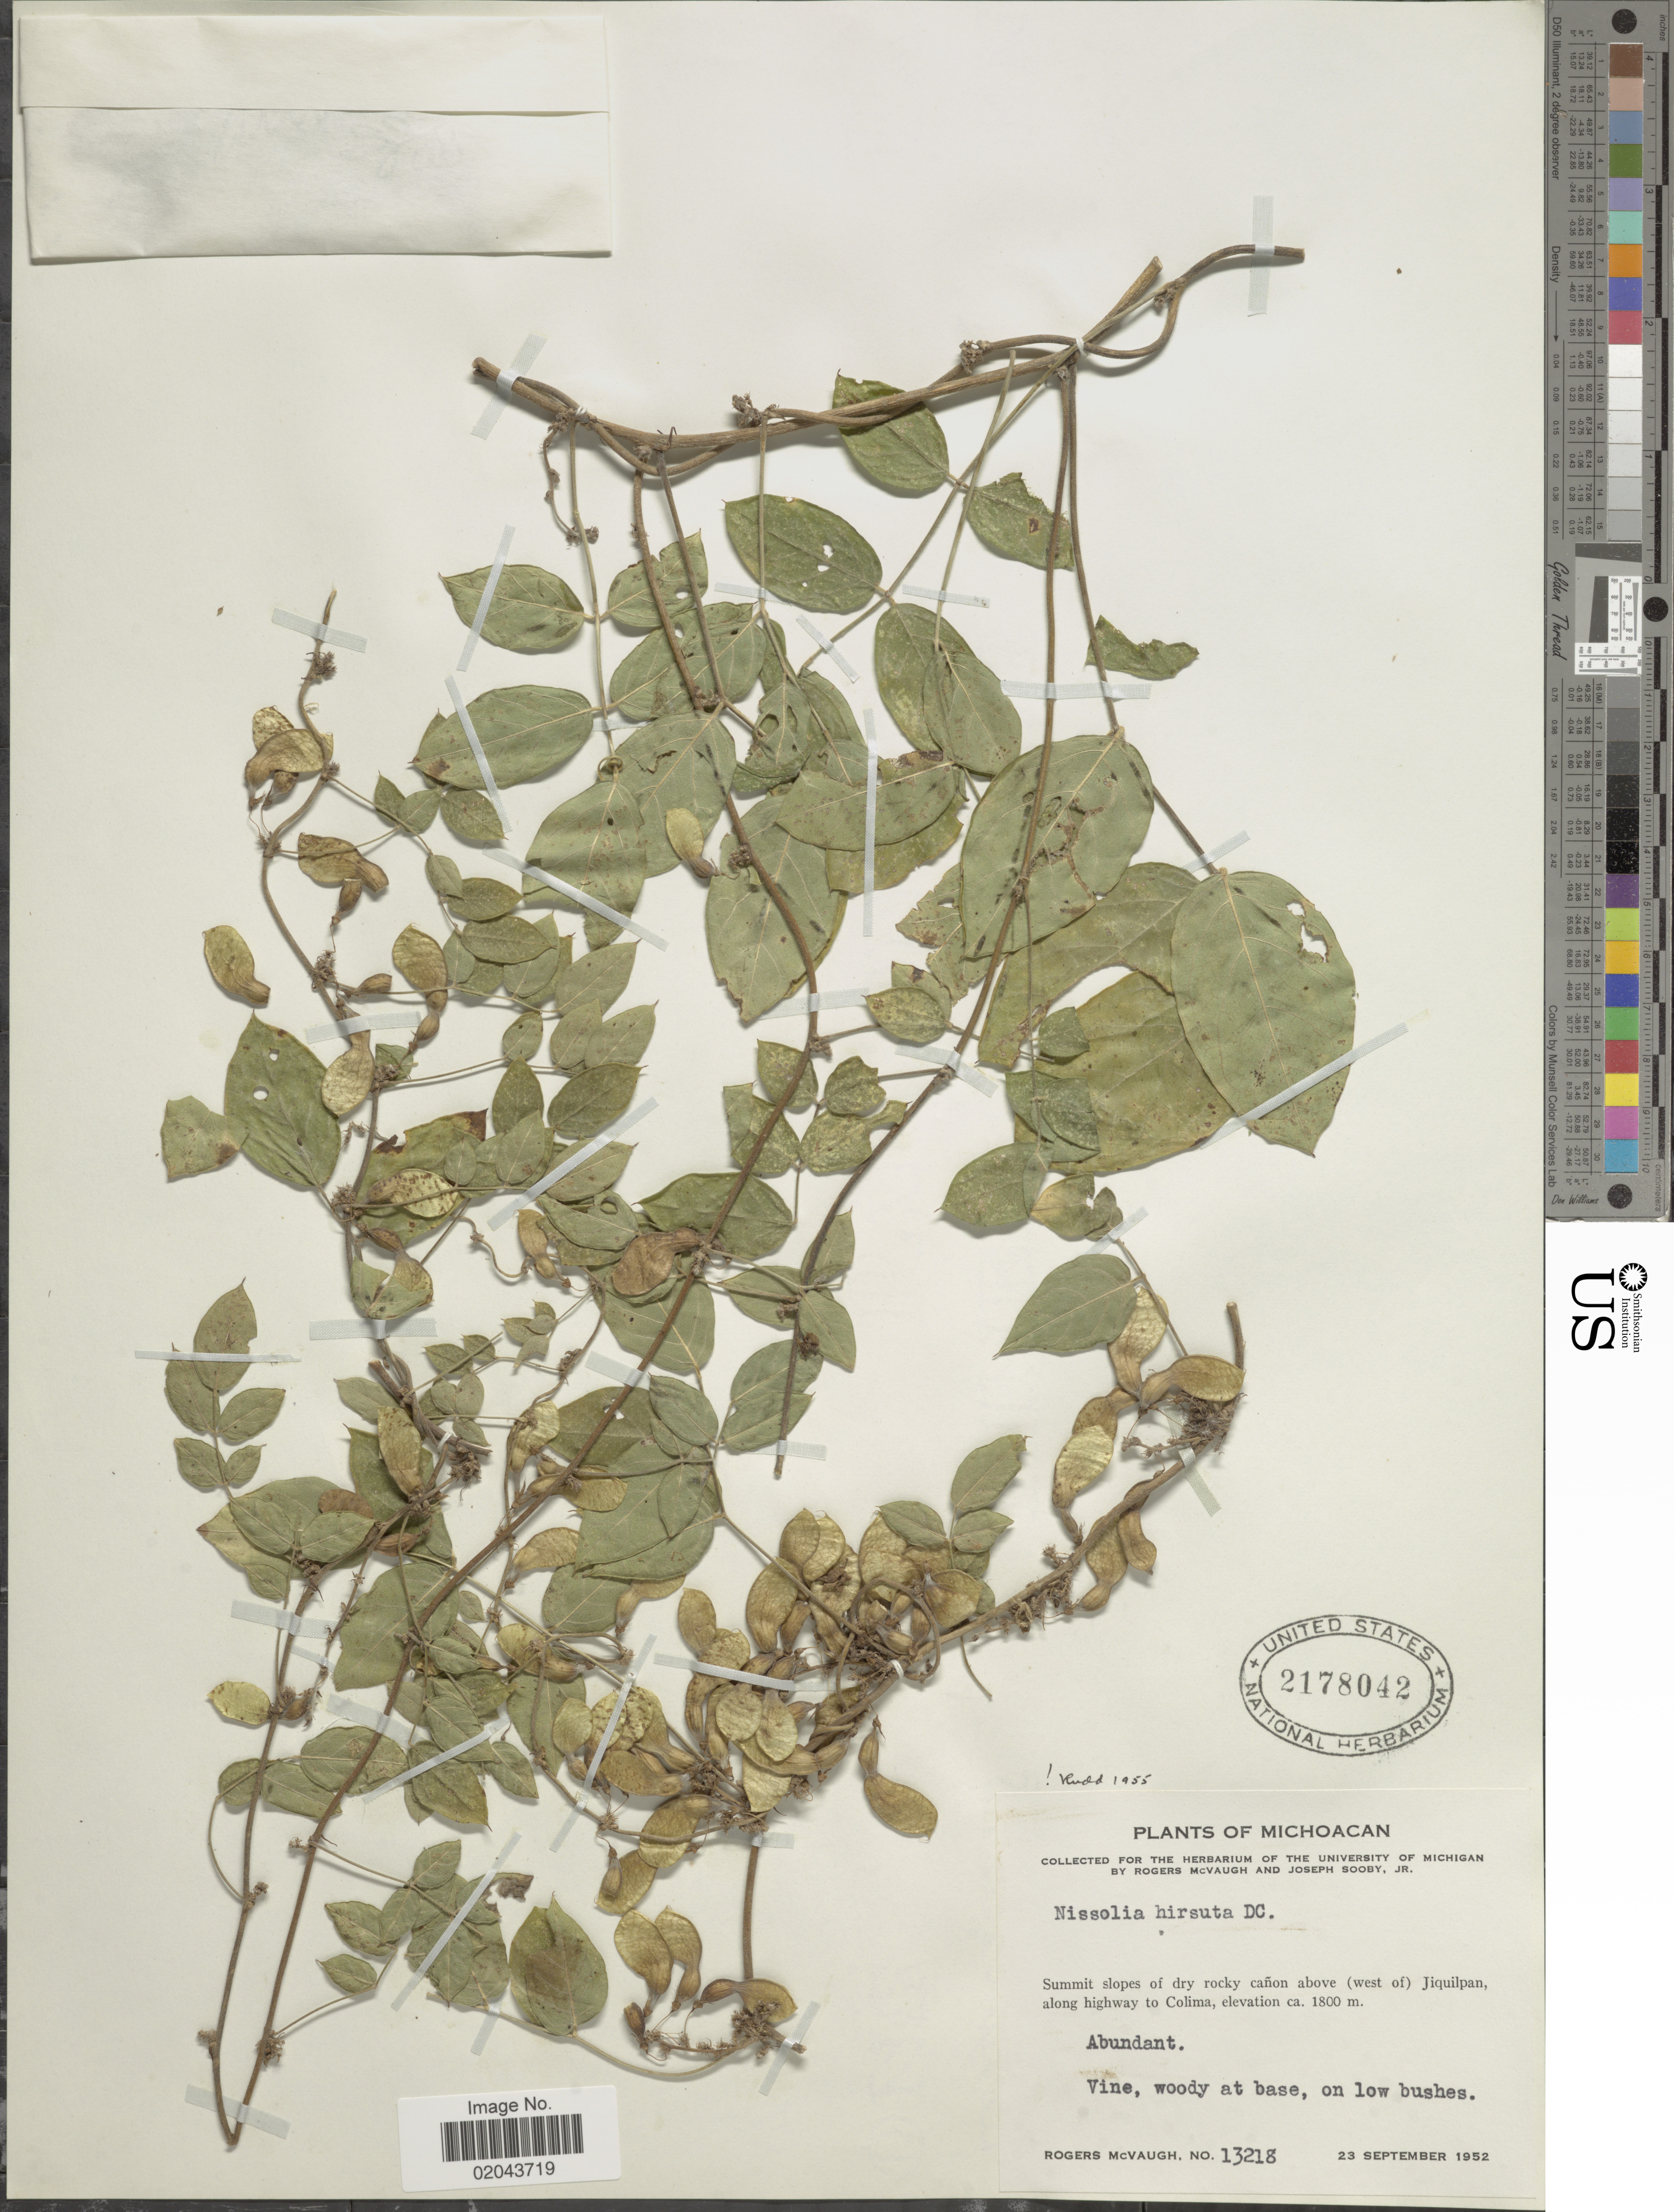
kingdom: Plantae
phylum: Tracheophyta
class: Magnoliopsida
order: Fabales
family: Fabaceae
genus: Nissolia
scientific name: Nissolia microptera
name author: Poir.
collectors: R. McVaugh & J. Sooby Jr.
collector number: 13218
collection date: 1952-09-23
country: Mexico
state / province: Michoacán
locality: Summit slopes of dry rocky canon above (west of) Jiquilpan, along highway to Colima.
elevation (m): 1800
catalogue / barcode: US 2178042